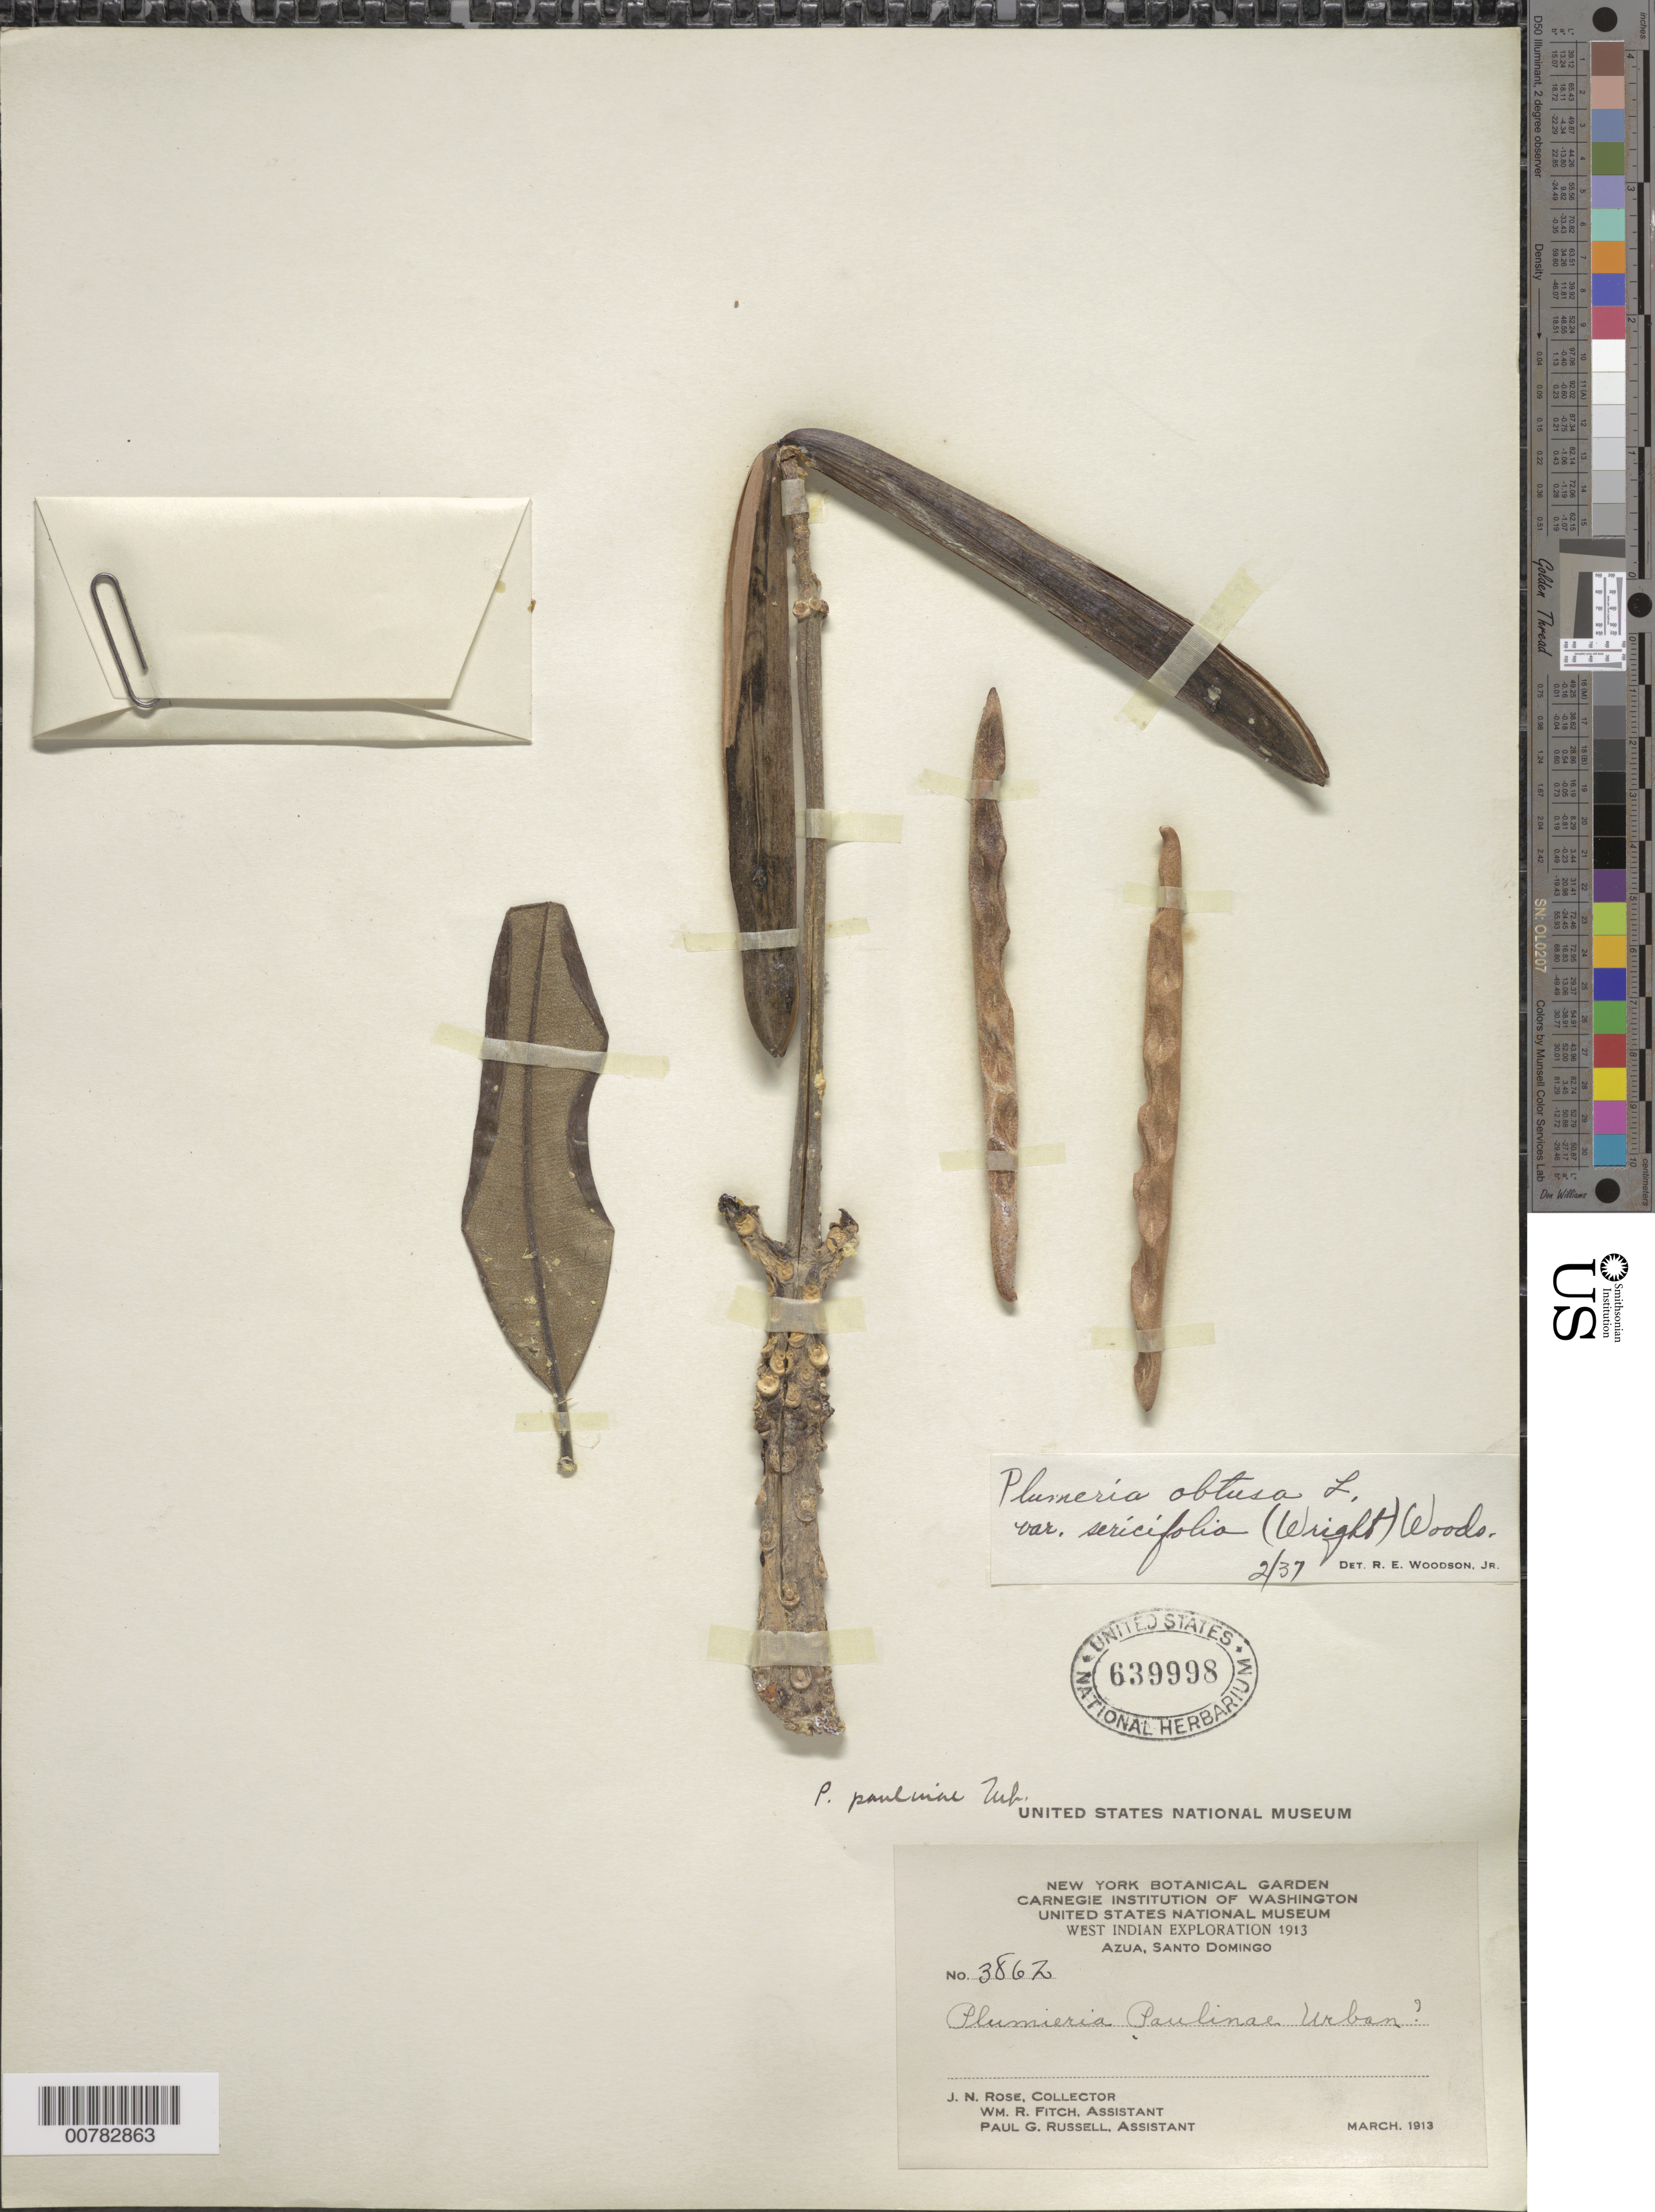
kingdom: Plantae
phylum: Tracheophyta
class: Magnoliopsida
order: Gentianales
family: Apocynaceae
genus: Plumeria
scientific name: Plumeria obtusa var. sericifolia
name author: (C. Wright ex Griseb.) Woodson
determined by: Woodson, R. E., Jr.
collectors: J. N. Rose, W. R. Fitch & P. G. Russell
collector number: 3862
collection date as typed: Mar 1913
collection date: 1913-03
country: Dominican Republic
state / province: Azua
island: Hispaniola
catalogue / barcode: US 639998